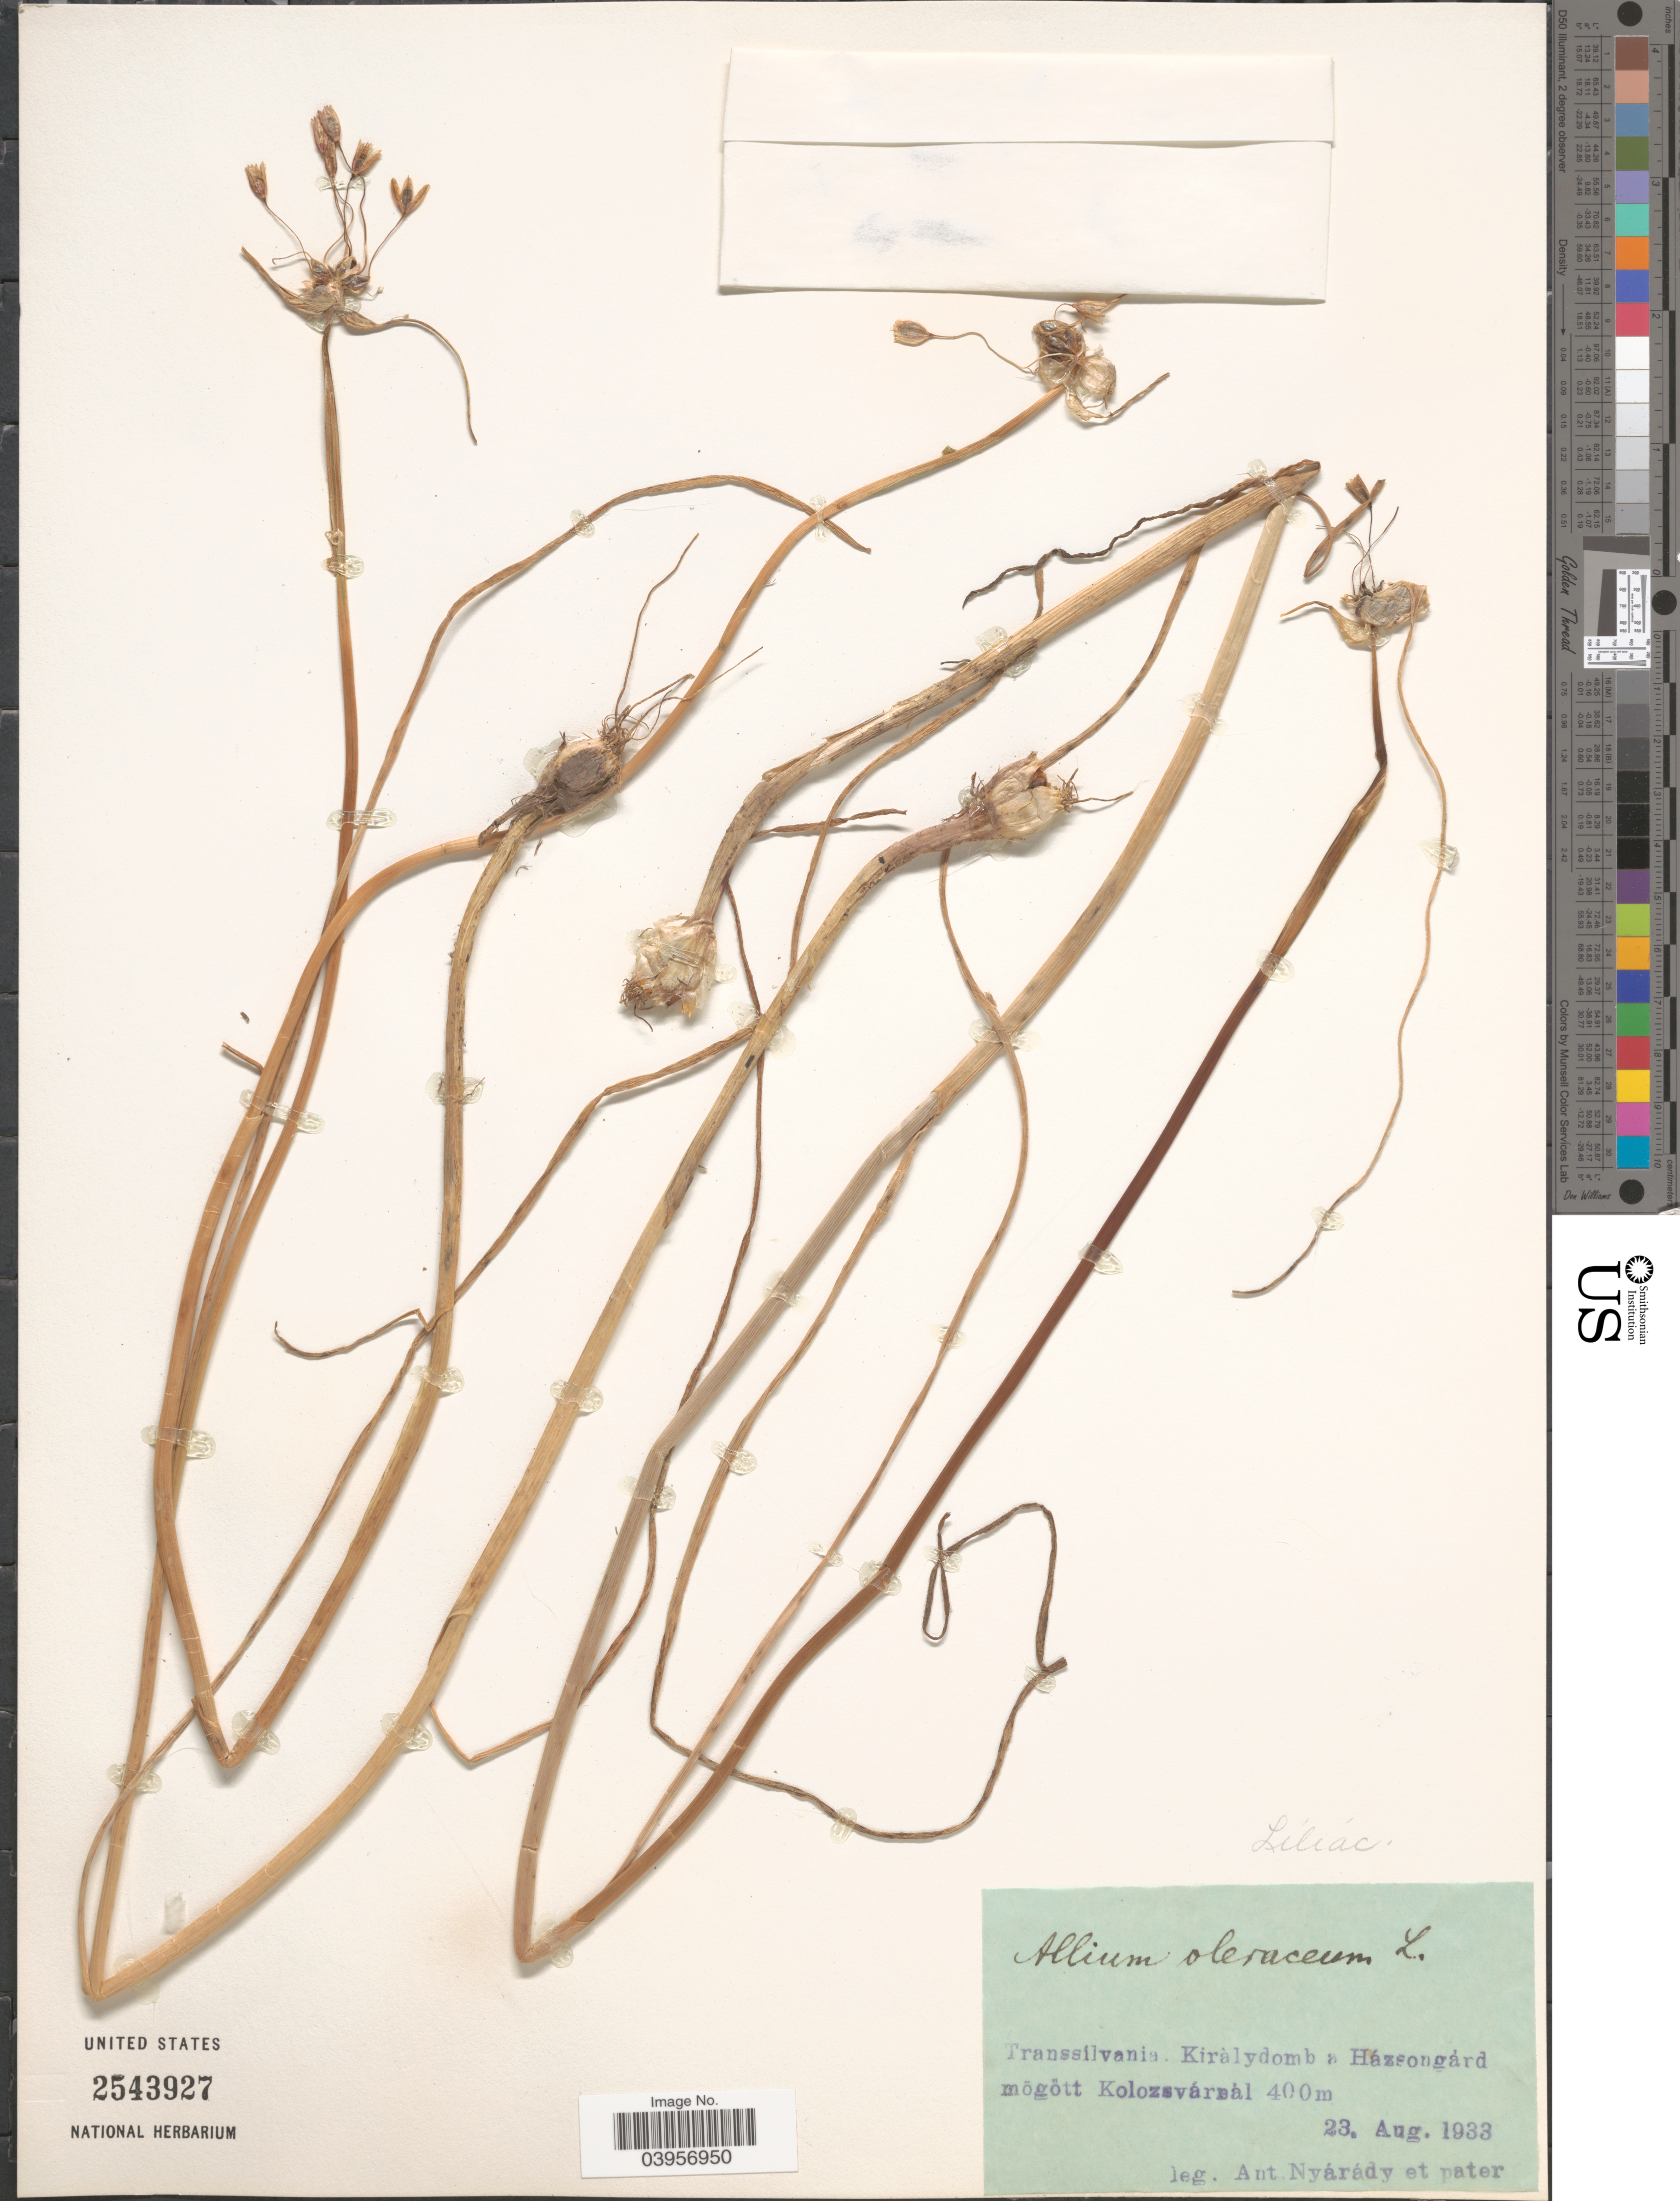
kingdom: Plantae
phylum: Tracheophyta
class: Liliopsida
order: Asparagales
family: Amaryllidaceae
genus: Allium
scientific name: Allium oleraceum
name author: L.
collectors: A. Nyárády & Pater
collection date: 1933-08-23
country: Romania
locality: Transsilvania. Kiràlydomb a Házsongárd mögött Kolozsváreál.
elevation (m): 400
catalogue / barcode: US 2543927